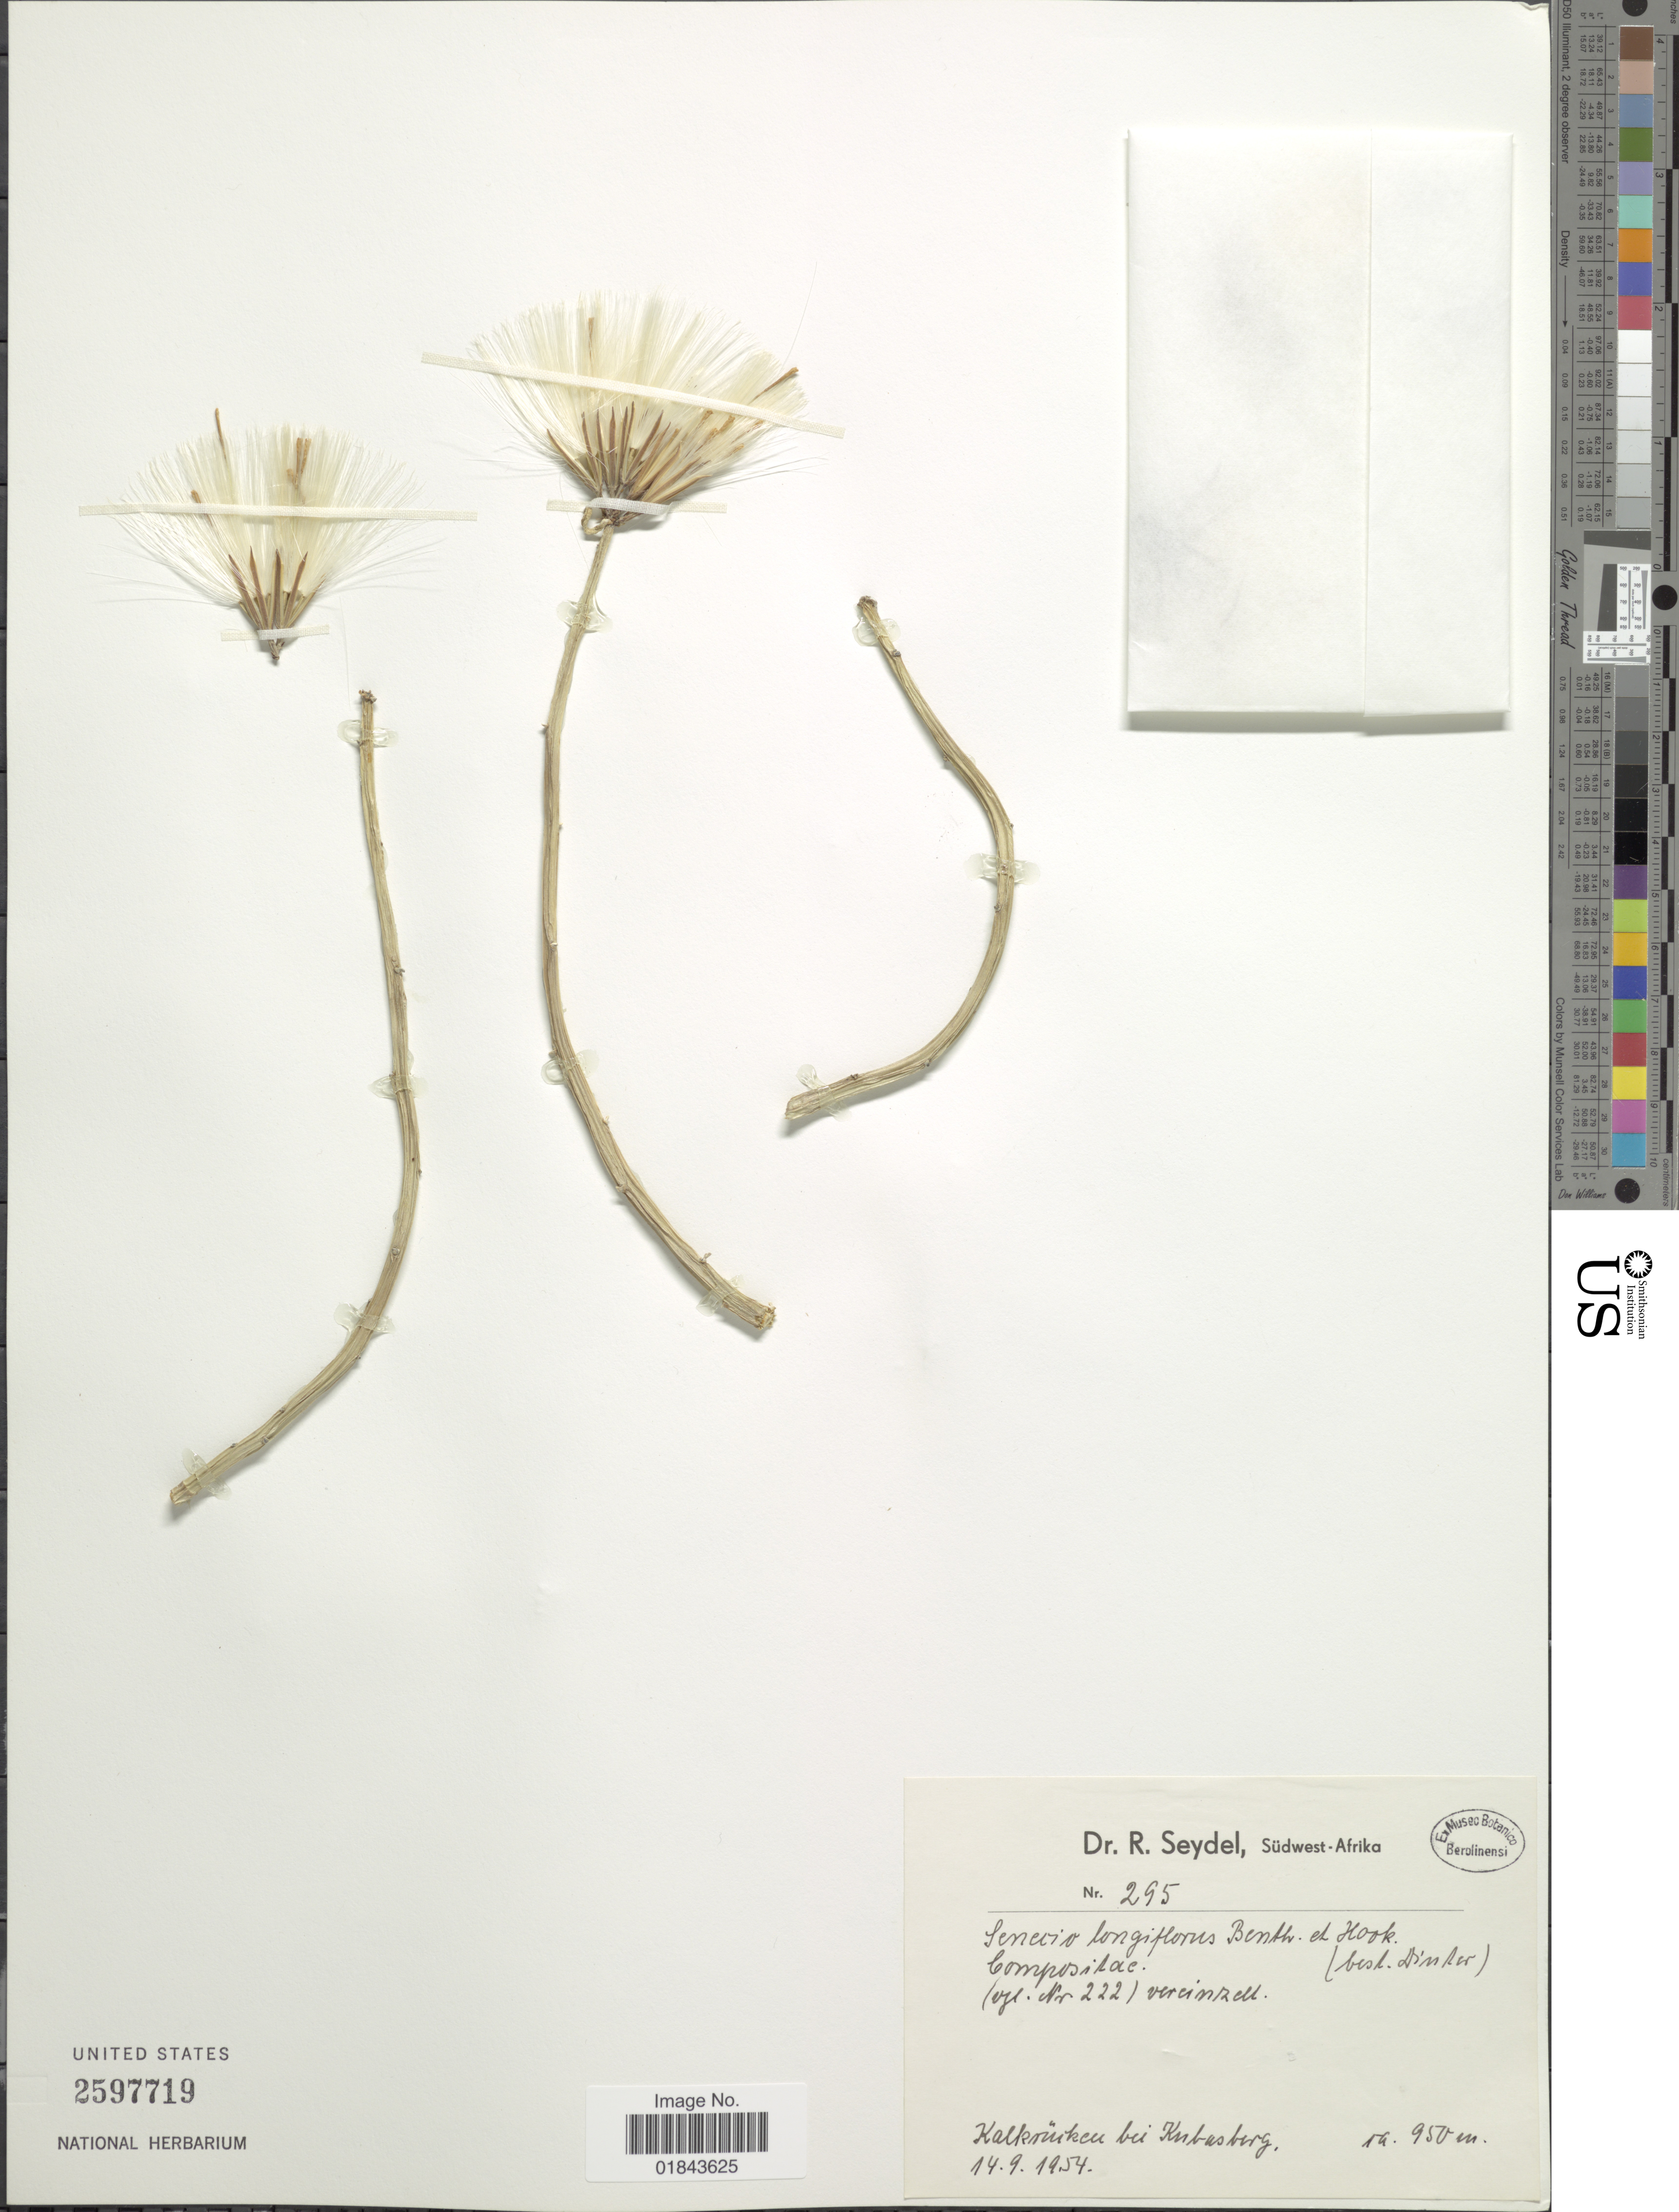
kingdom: Plantae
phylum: Tracheophyta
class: Magnoliopsida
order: Asterales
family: Asteraceae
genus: Kleinia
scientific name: Kleinia longiflora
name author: DC.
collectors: R. Seydel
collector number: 295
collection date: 1954-09-14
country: Namibia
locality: Südwest-Afrika, Kalkruiken bei Kubesberg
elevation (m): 950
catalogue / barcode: US 2597719